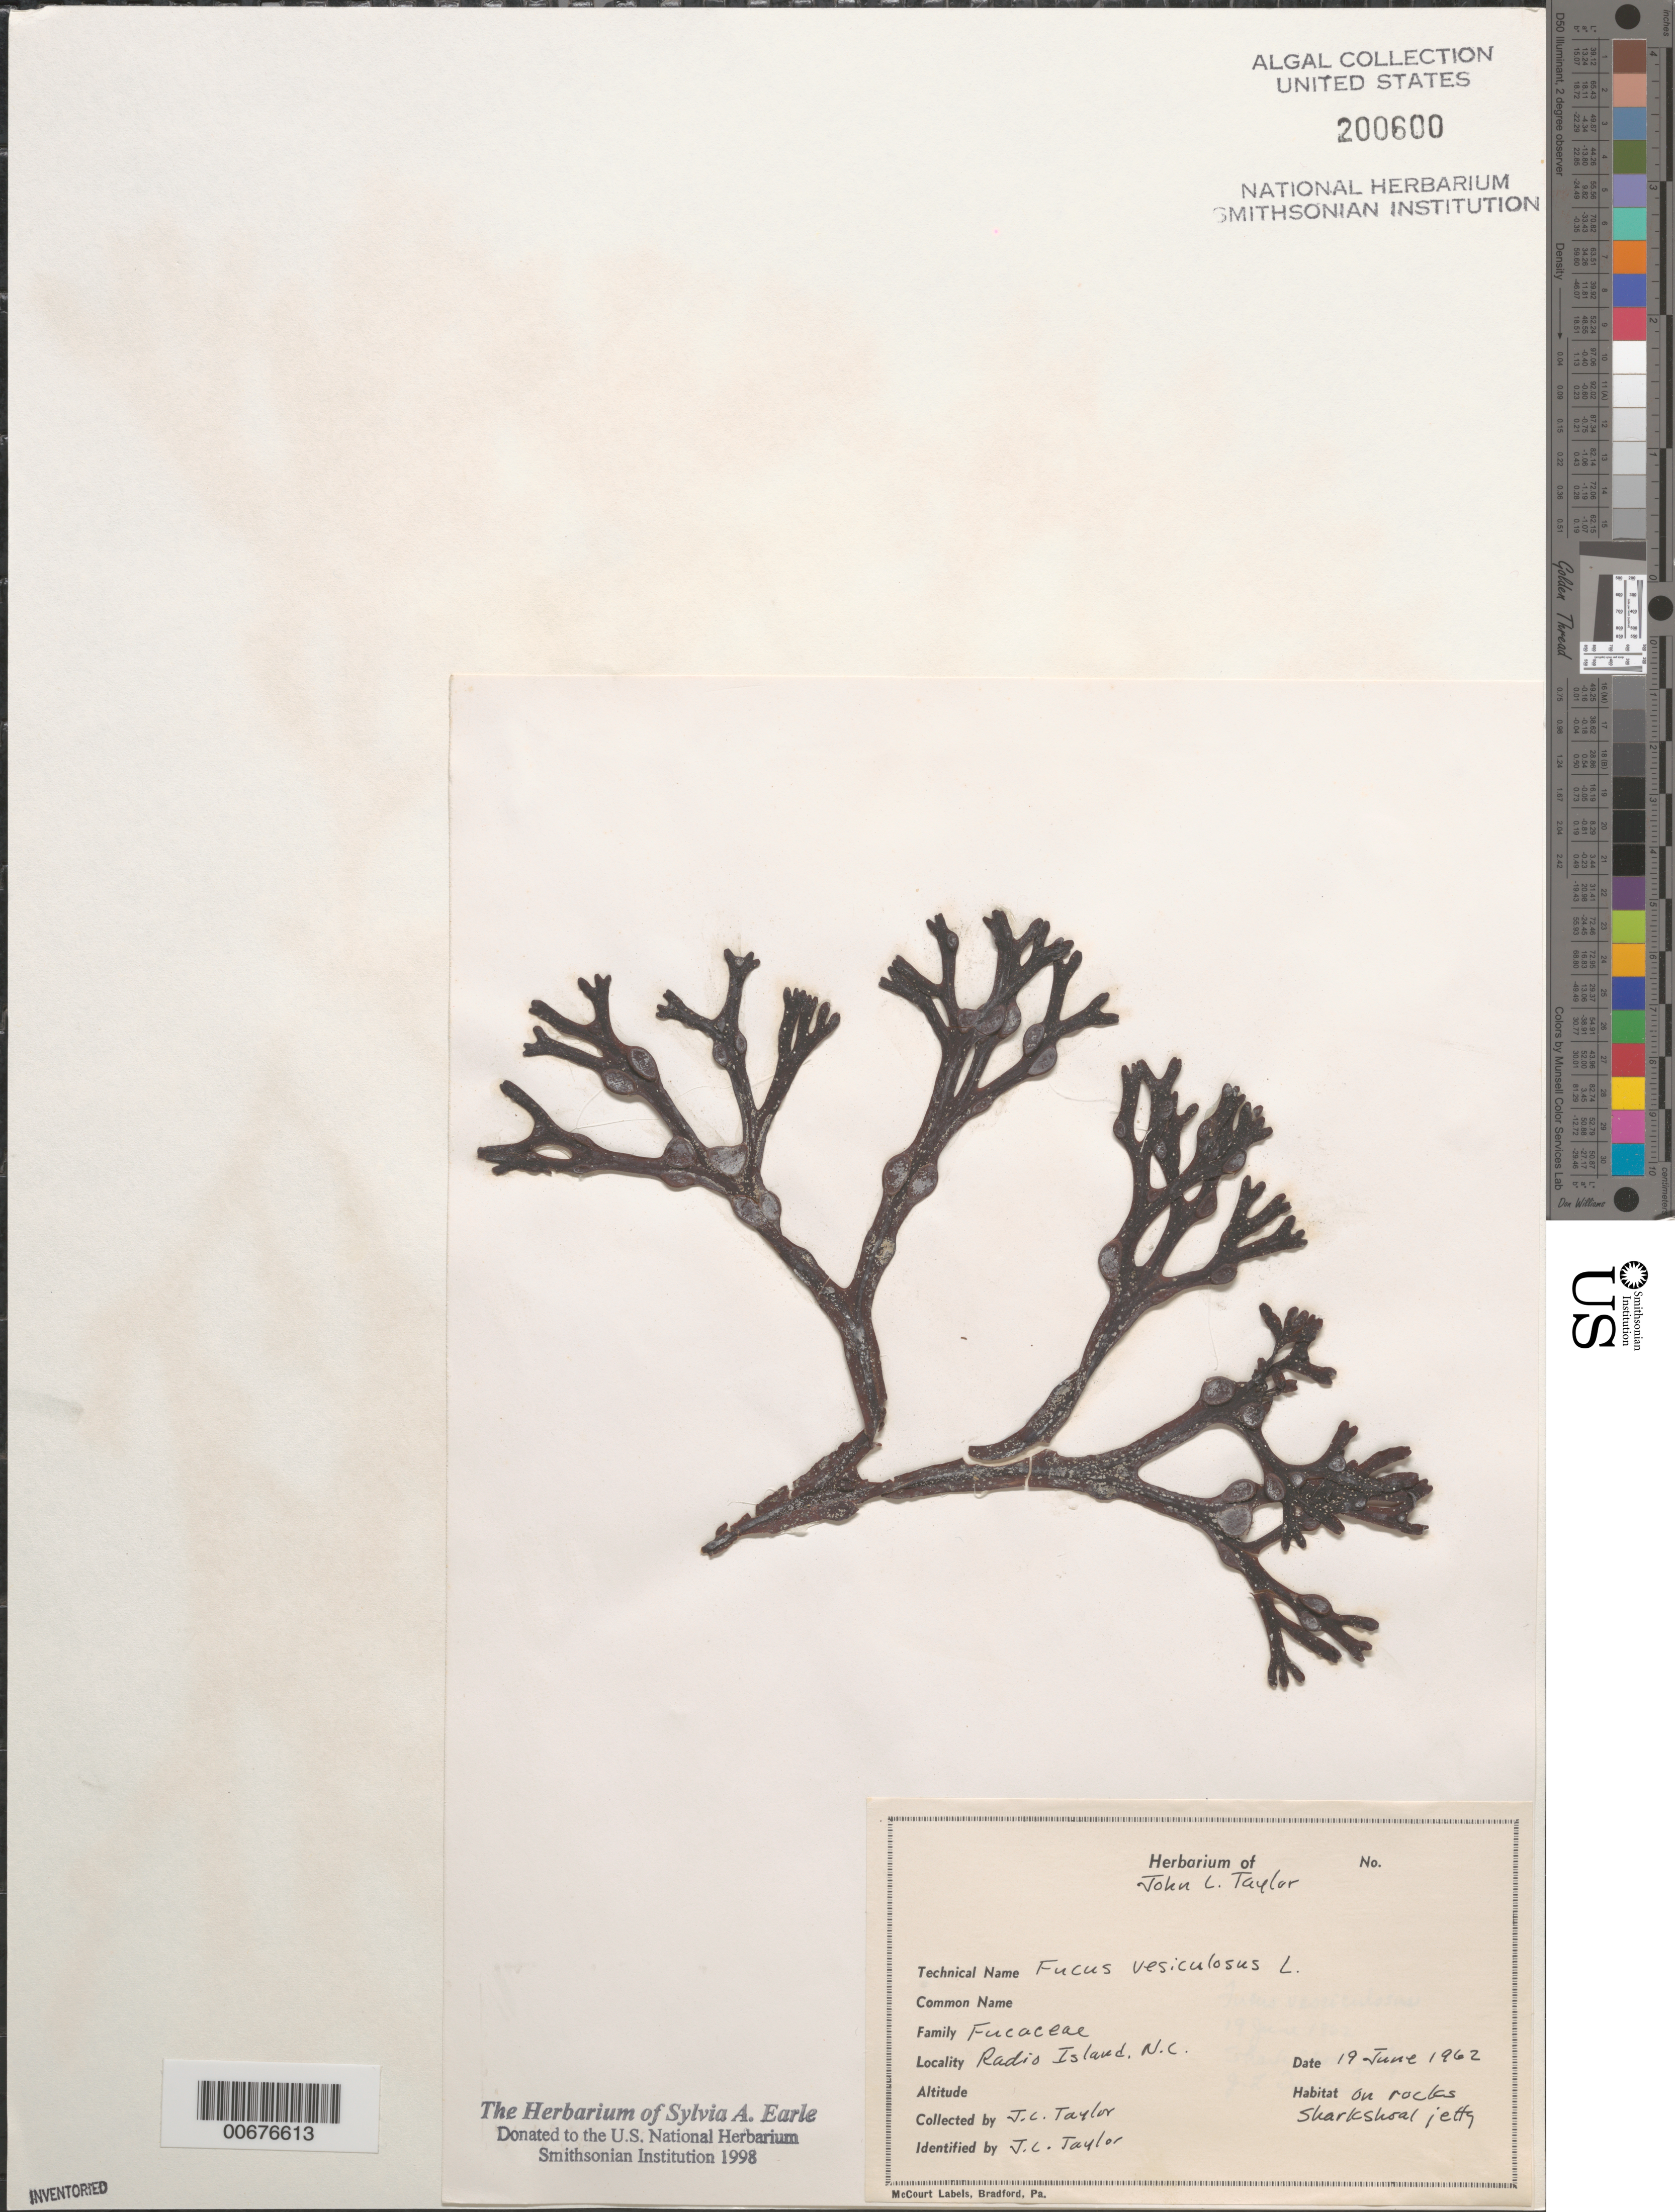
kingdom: Chromista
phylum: Ochrophyta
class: Phaeophyceae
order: Fucales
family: Fucaceae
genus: Fucus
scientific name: Fucus vesiculosus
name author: L.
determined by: Taylor, J. L.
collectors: J. L. Taylor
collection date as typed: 19 Jun 1962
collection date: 1962-06-19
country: United States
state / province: North Carolina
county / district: Carteret County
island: Radio Island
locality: Shark Shoal jetty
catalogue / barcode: US 200600